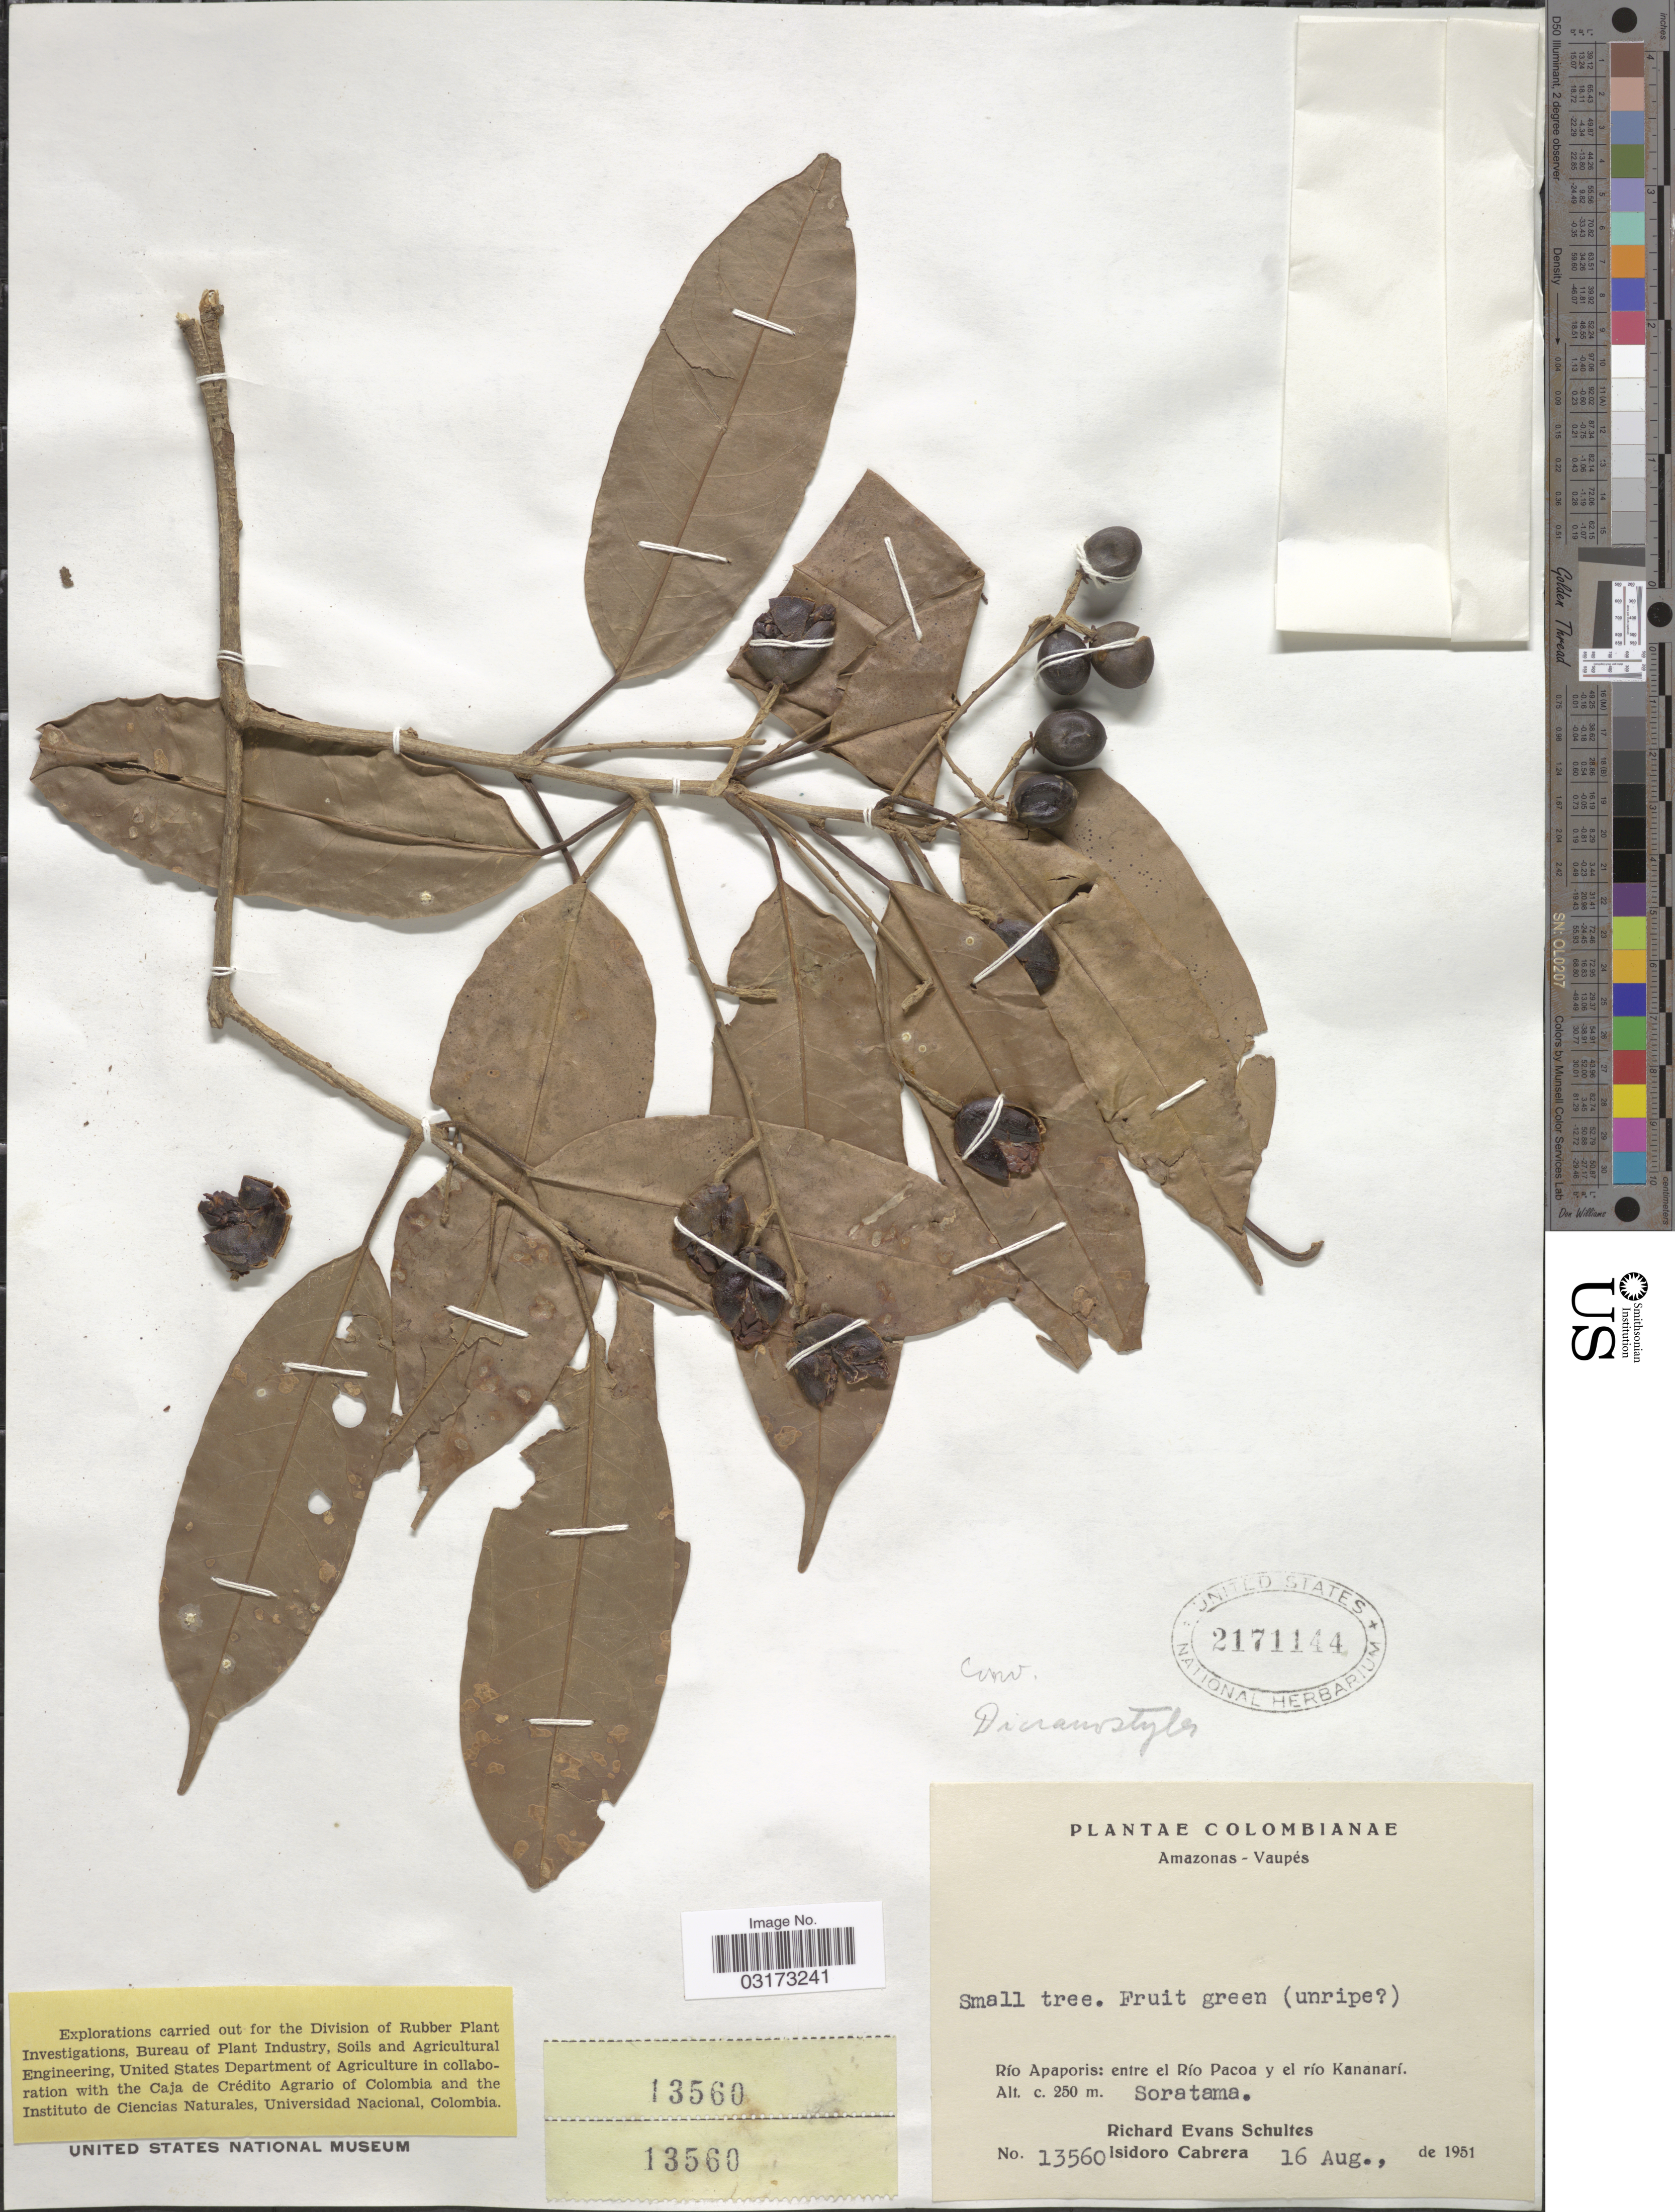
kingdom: Plantae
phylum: Tracheophyta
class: Magnoliopsida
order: Solanales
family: Convolvulaceae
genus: Dicranostyles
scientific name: Dicranostyles sp.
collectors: R. E. Schultes & I. Cabrera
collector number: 13560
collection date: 1951-08-16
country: Colombia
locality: Amazonas-Vaupés. Río Apaporis: entre el río Pacoa y el río Kananarí. Soratama.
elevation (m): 250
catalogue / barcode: US 2171144